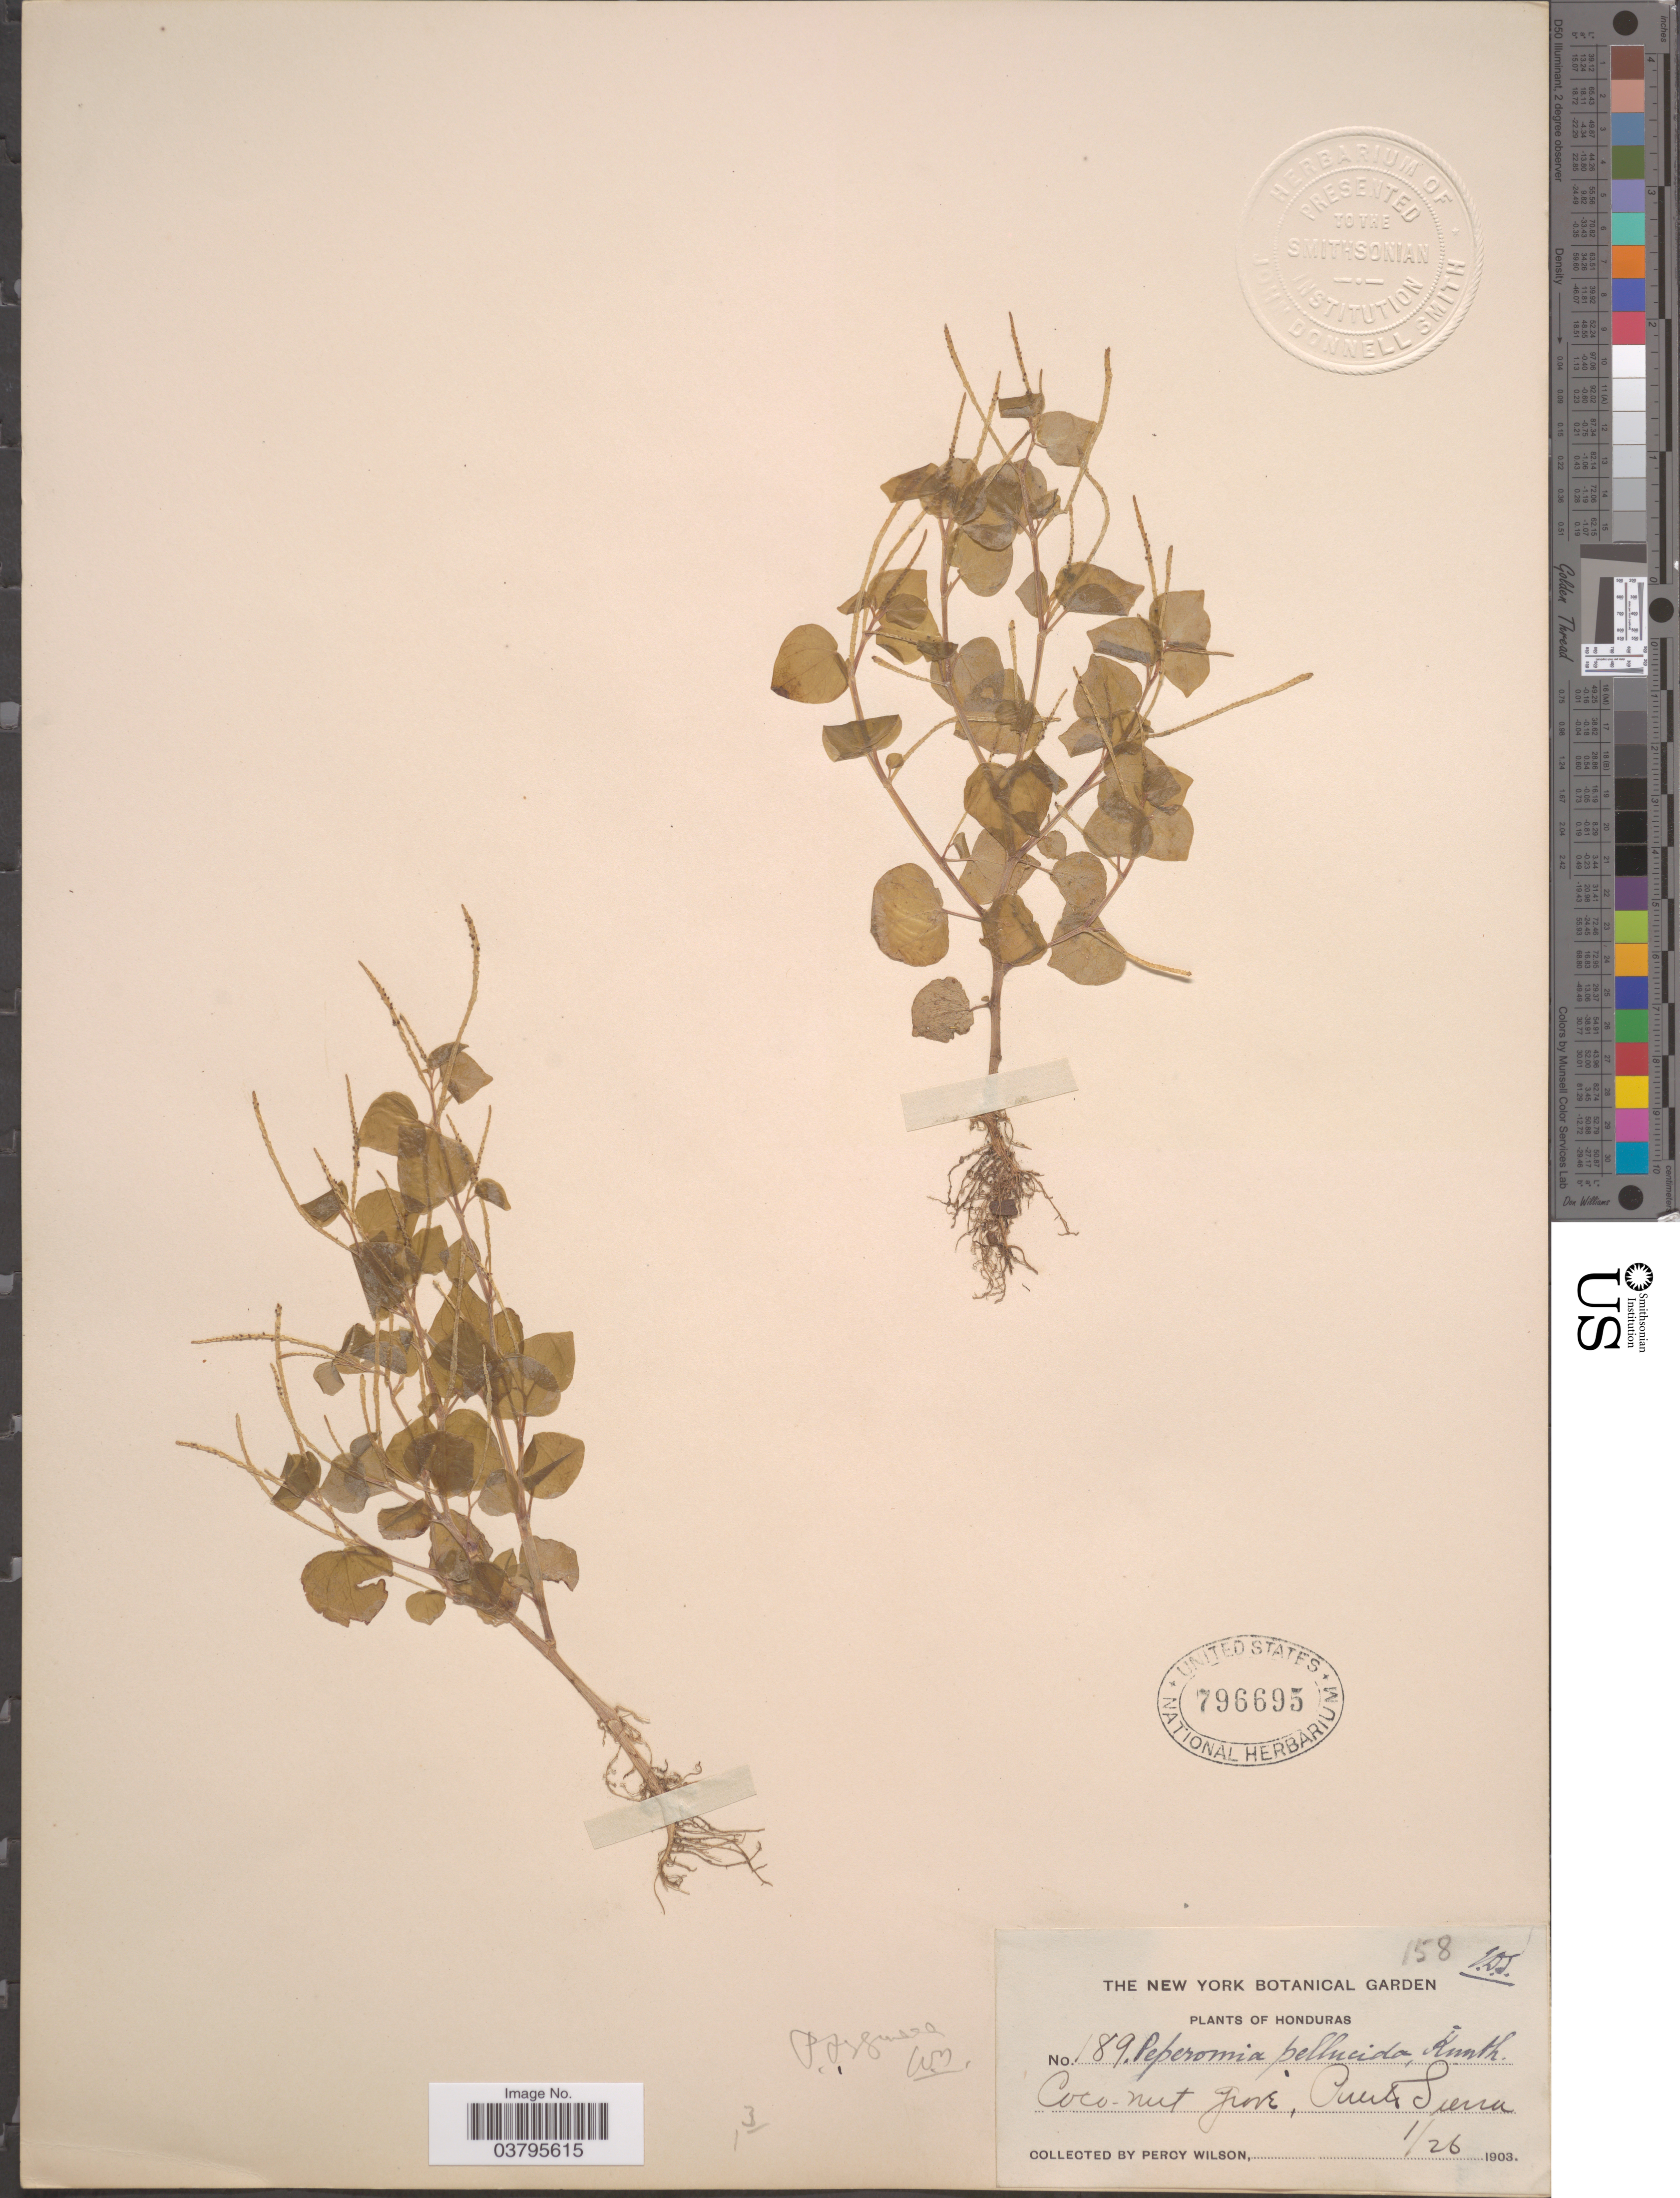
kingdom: Plantae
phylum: Tracheophyta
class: Magnoliopsida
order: Piperales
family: Piperaceae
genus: Peperomia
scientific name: Peperomia pellucida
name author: (L.) Kunth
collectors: P. Wilson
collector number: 189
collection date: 1903-01-26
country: Honduras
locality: Coco-nut grove, Puerto Sierra.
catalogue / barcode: US 796695